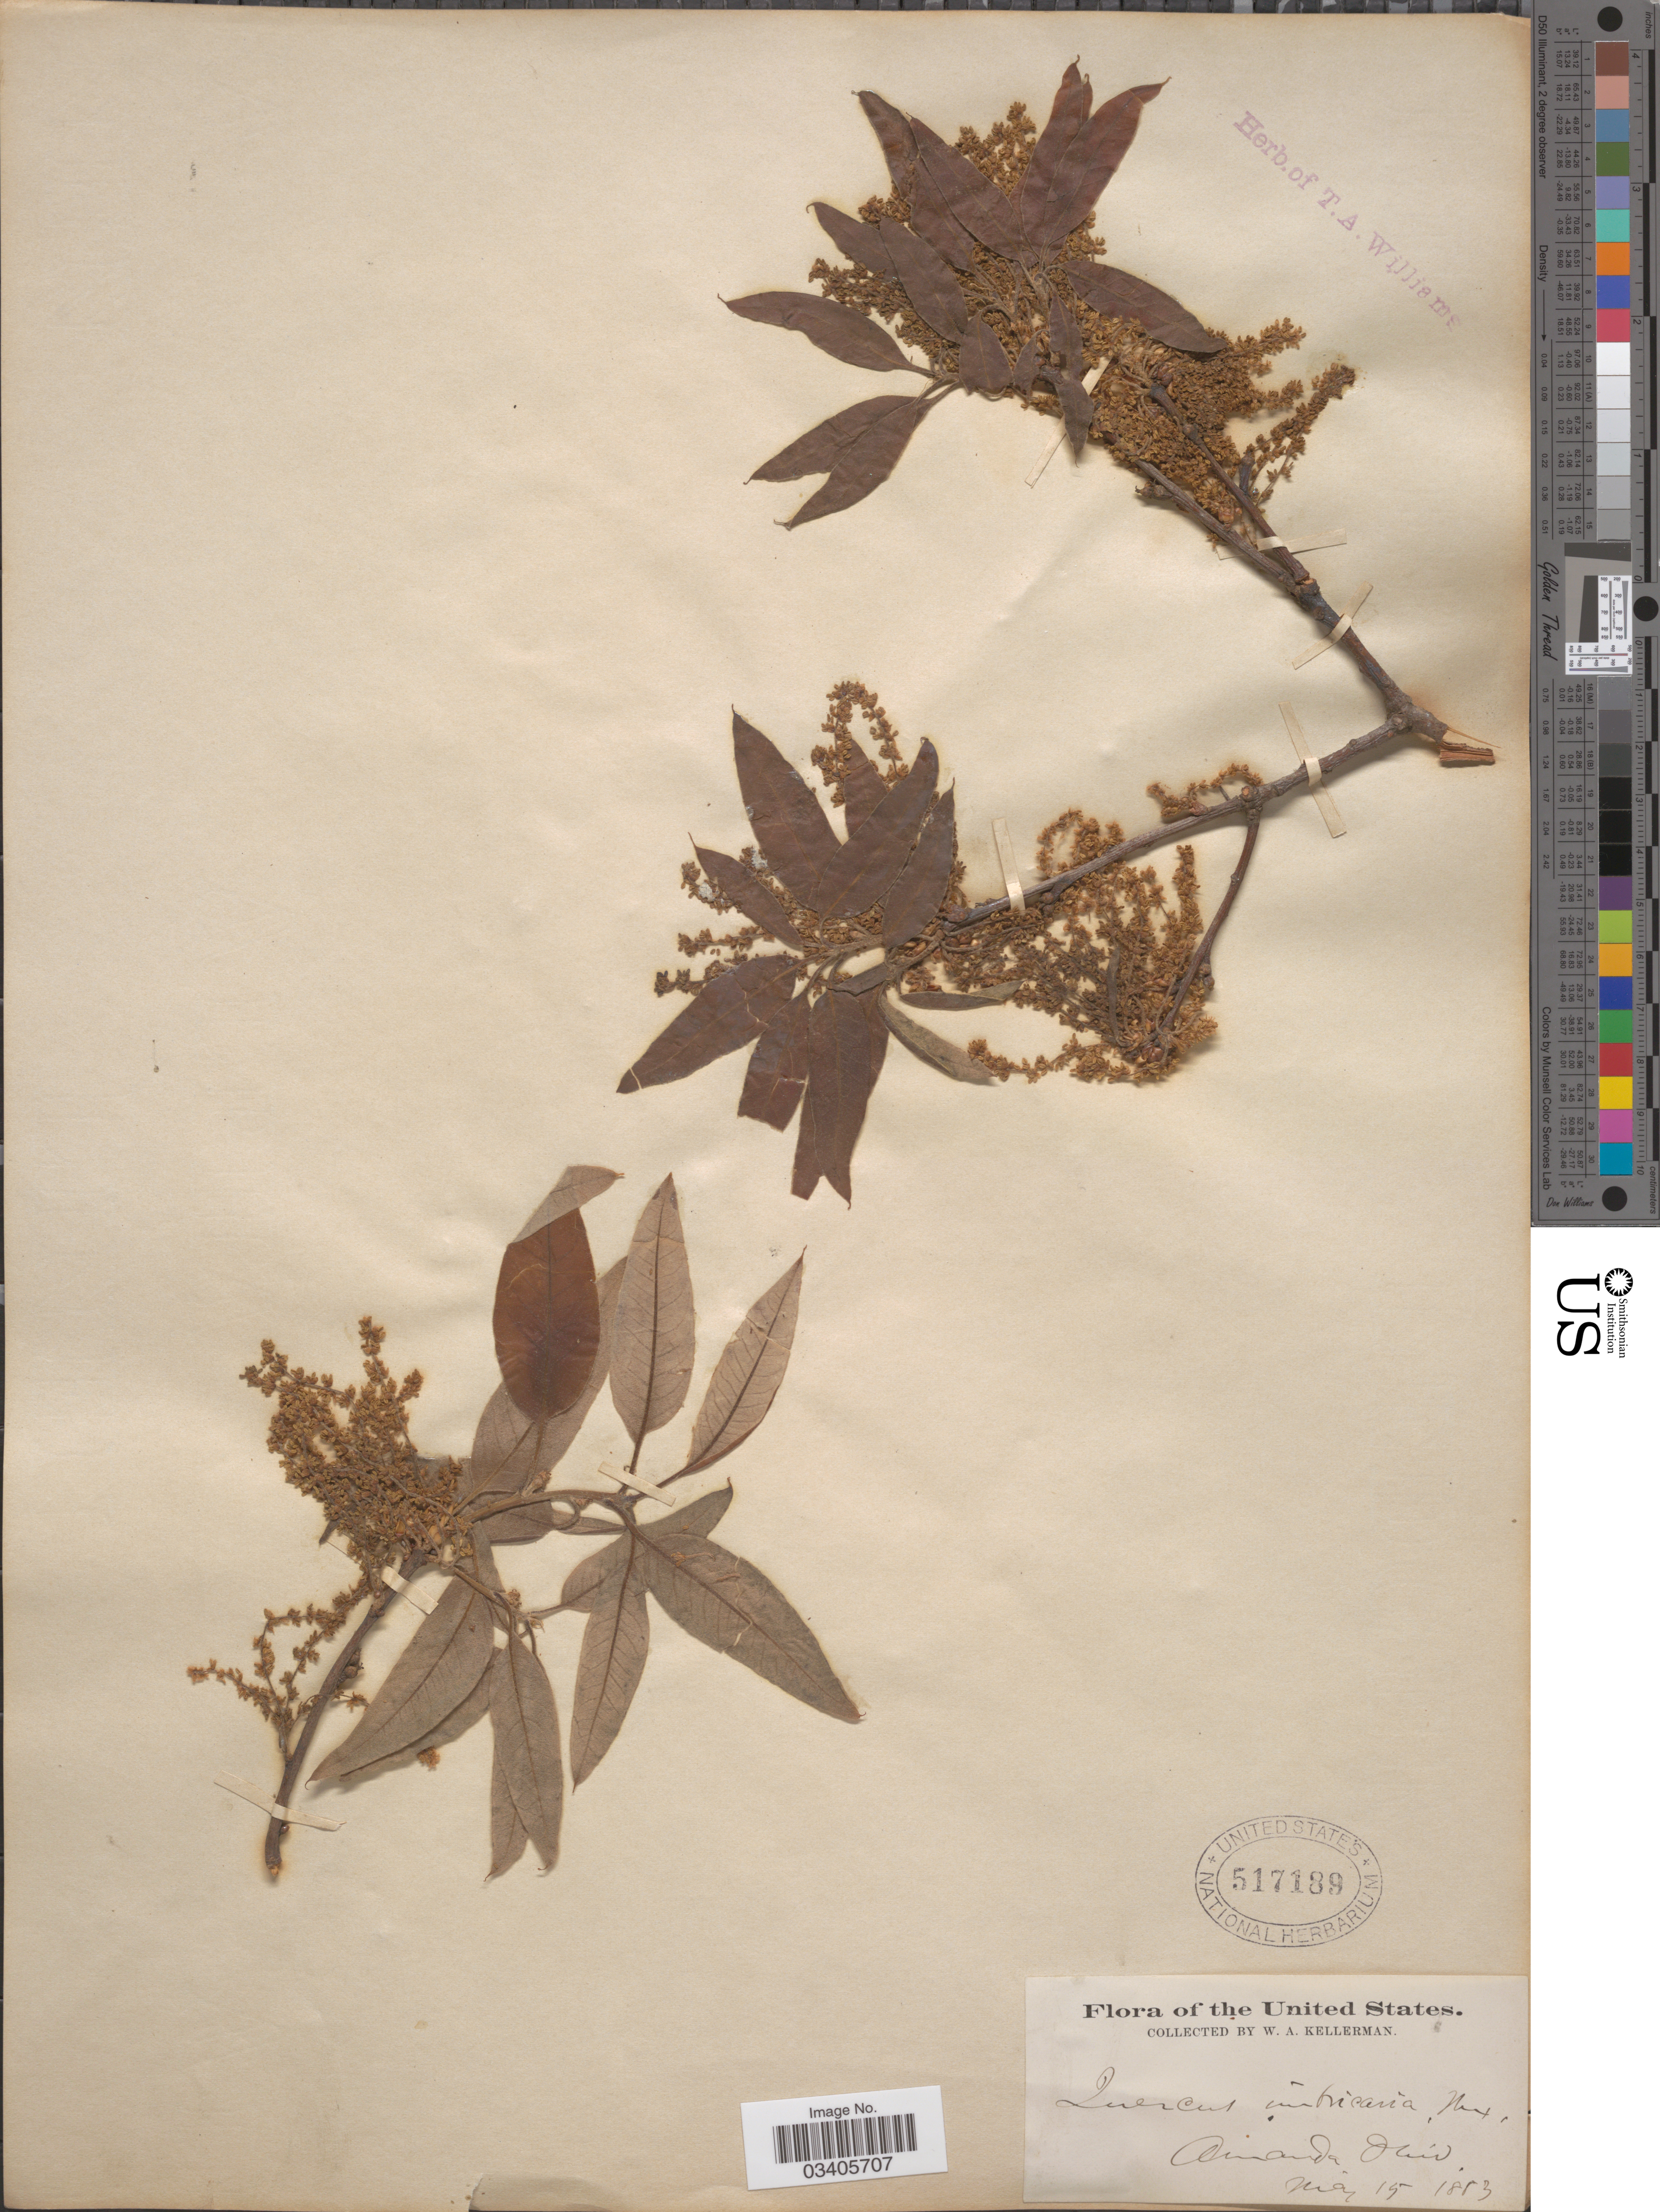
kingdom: Plantae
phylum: Tracheophyta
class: Magnoliopsida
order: Fagales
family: Fagaceae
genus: Quercus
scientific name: Quercus imbricaria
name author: Michx.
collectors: W. Kellerman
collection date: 1883-05-15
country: United States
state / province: Ohio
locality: Amanda.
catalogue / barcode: US 517189